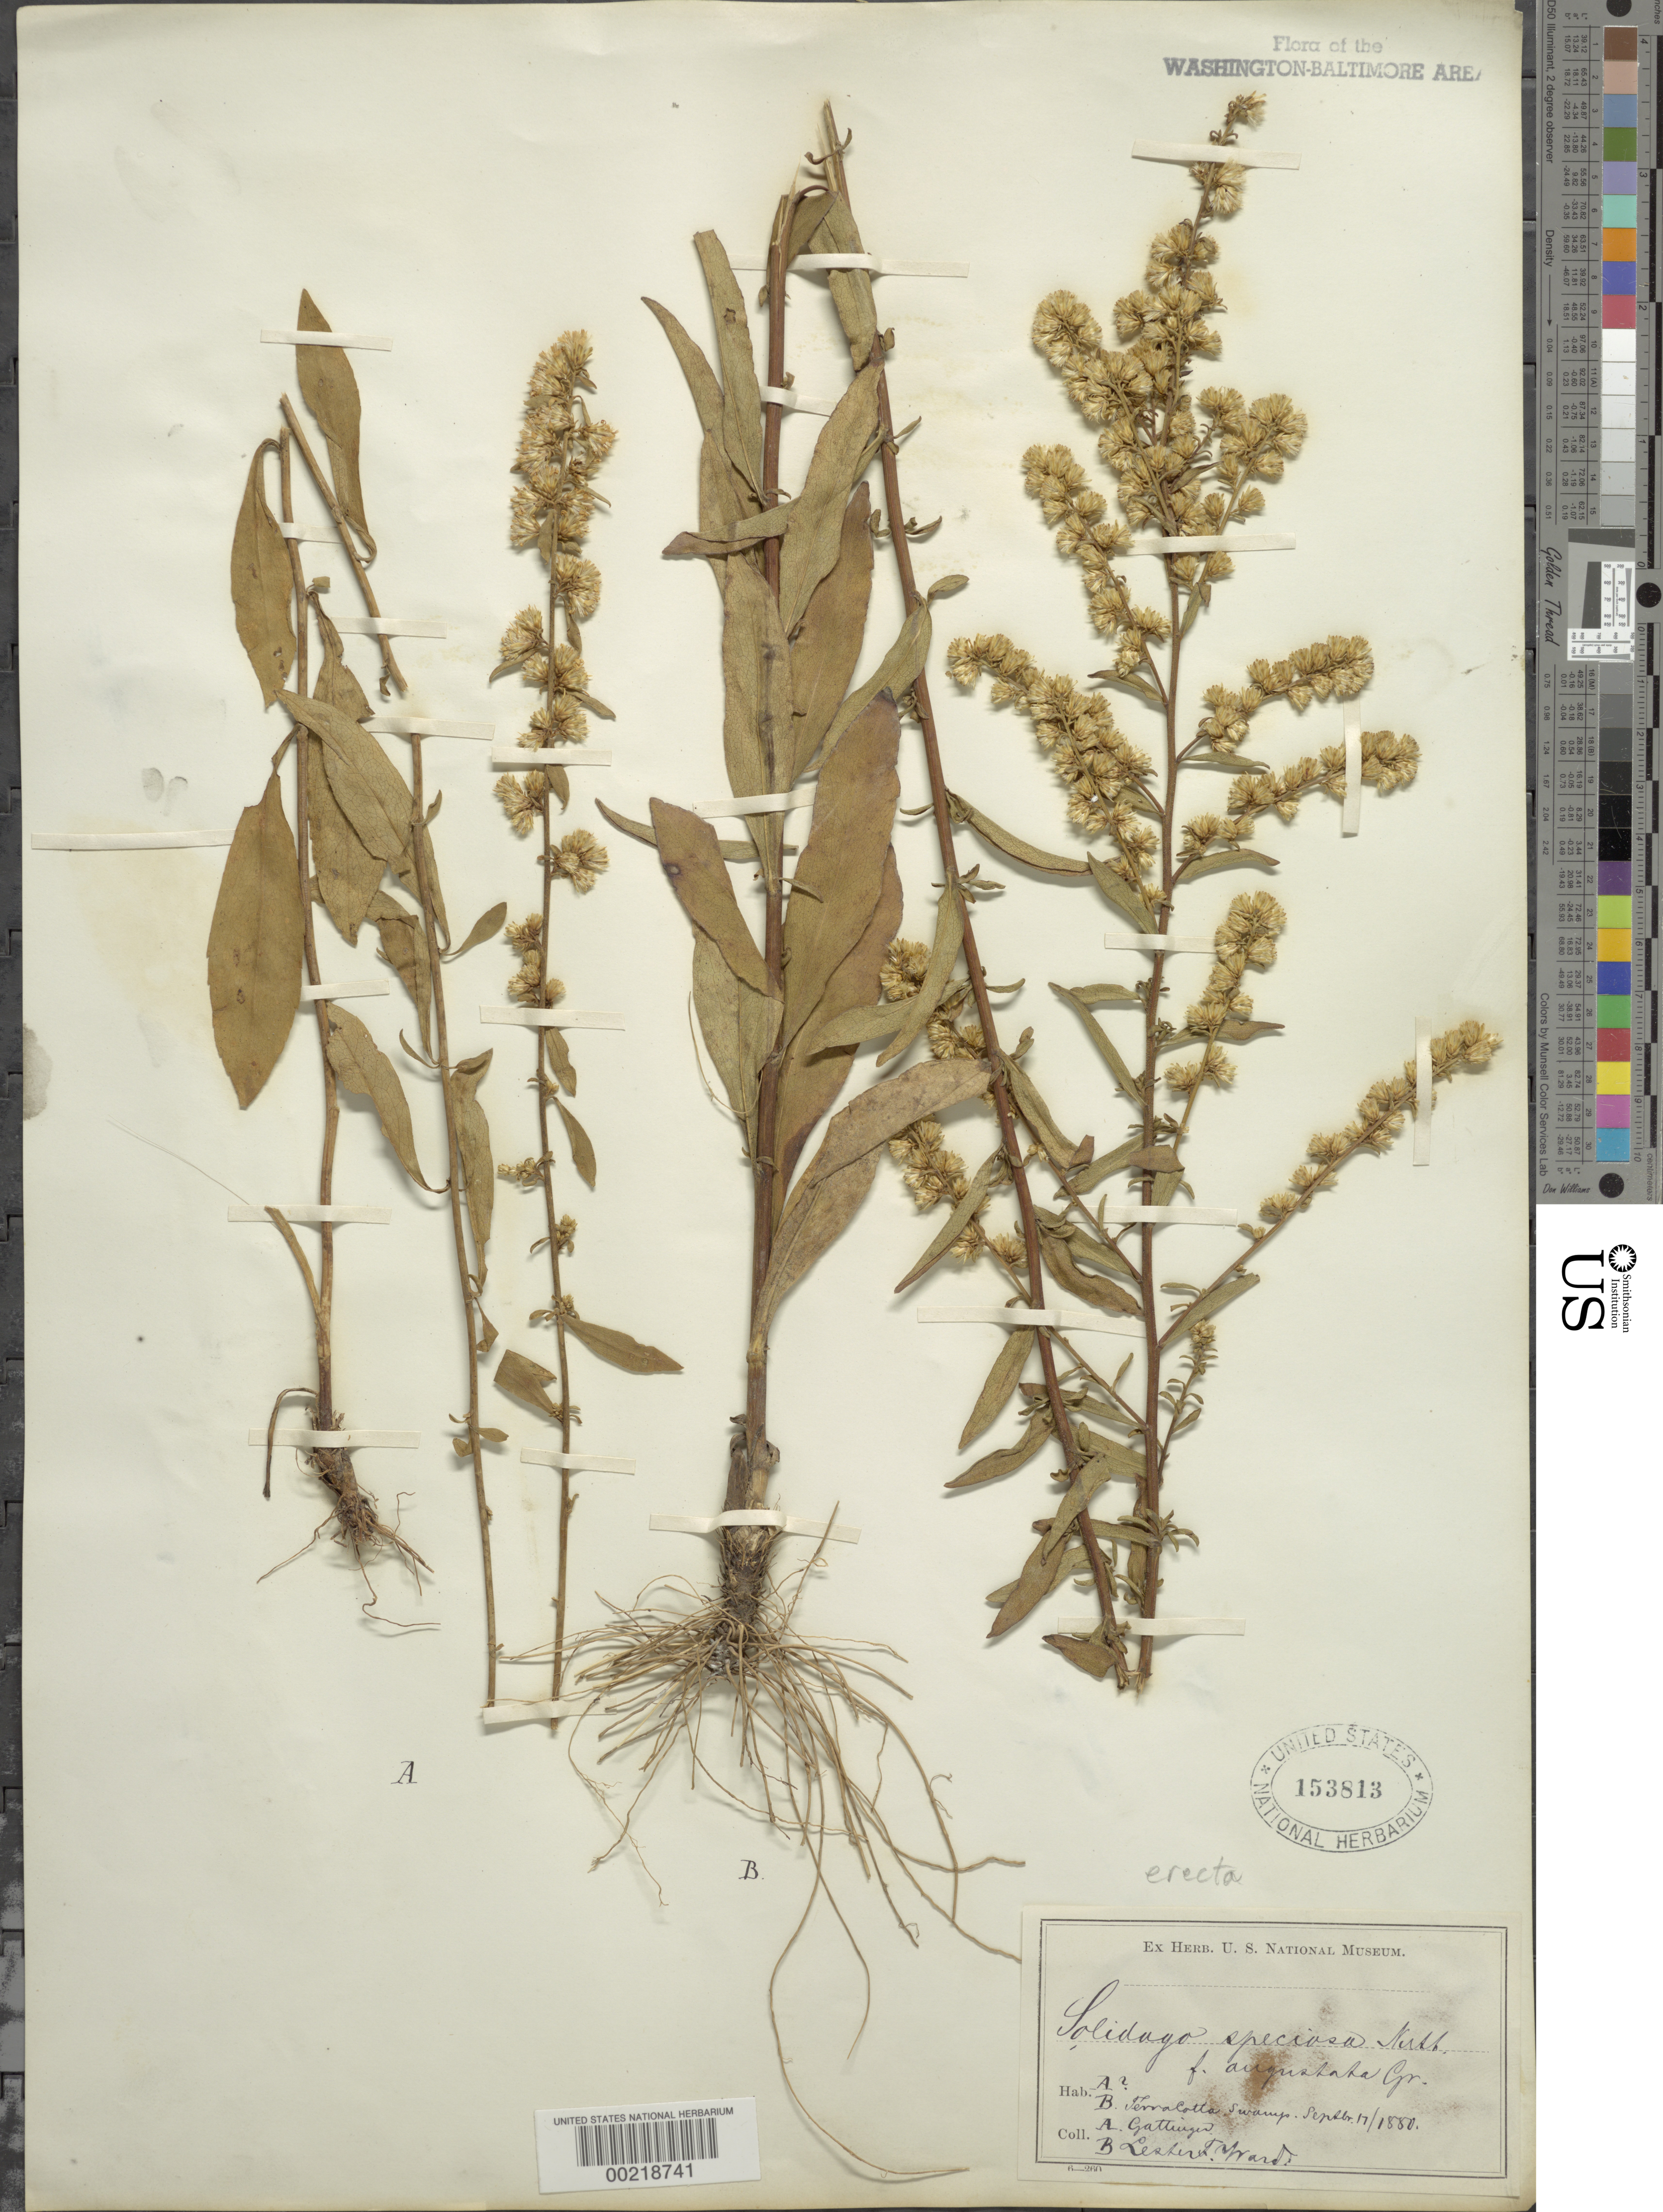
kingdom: Plantae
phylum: Tracheophyta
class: Magnoliopsida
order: Asterales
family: Asteraceae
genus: Solidago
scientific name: Solidago erecta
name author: Pursh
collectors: L. F. Ward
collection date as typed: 17 Sep 1880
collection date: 1880-09-17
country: United States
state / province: District of Columbia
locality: Terra Cotta Swamp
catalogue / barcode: US 153813